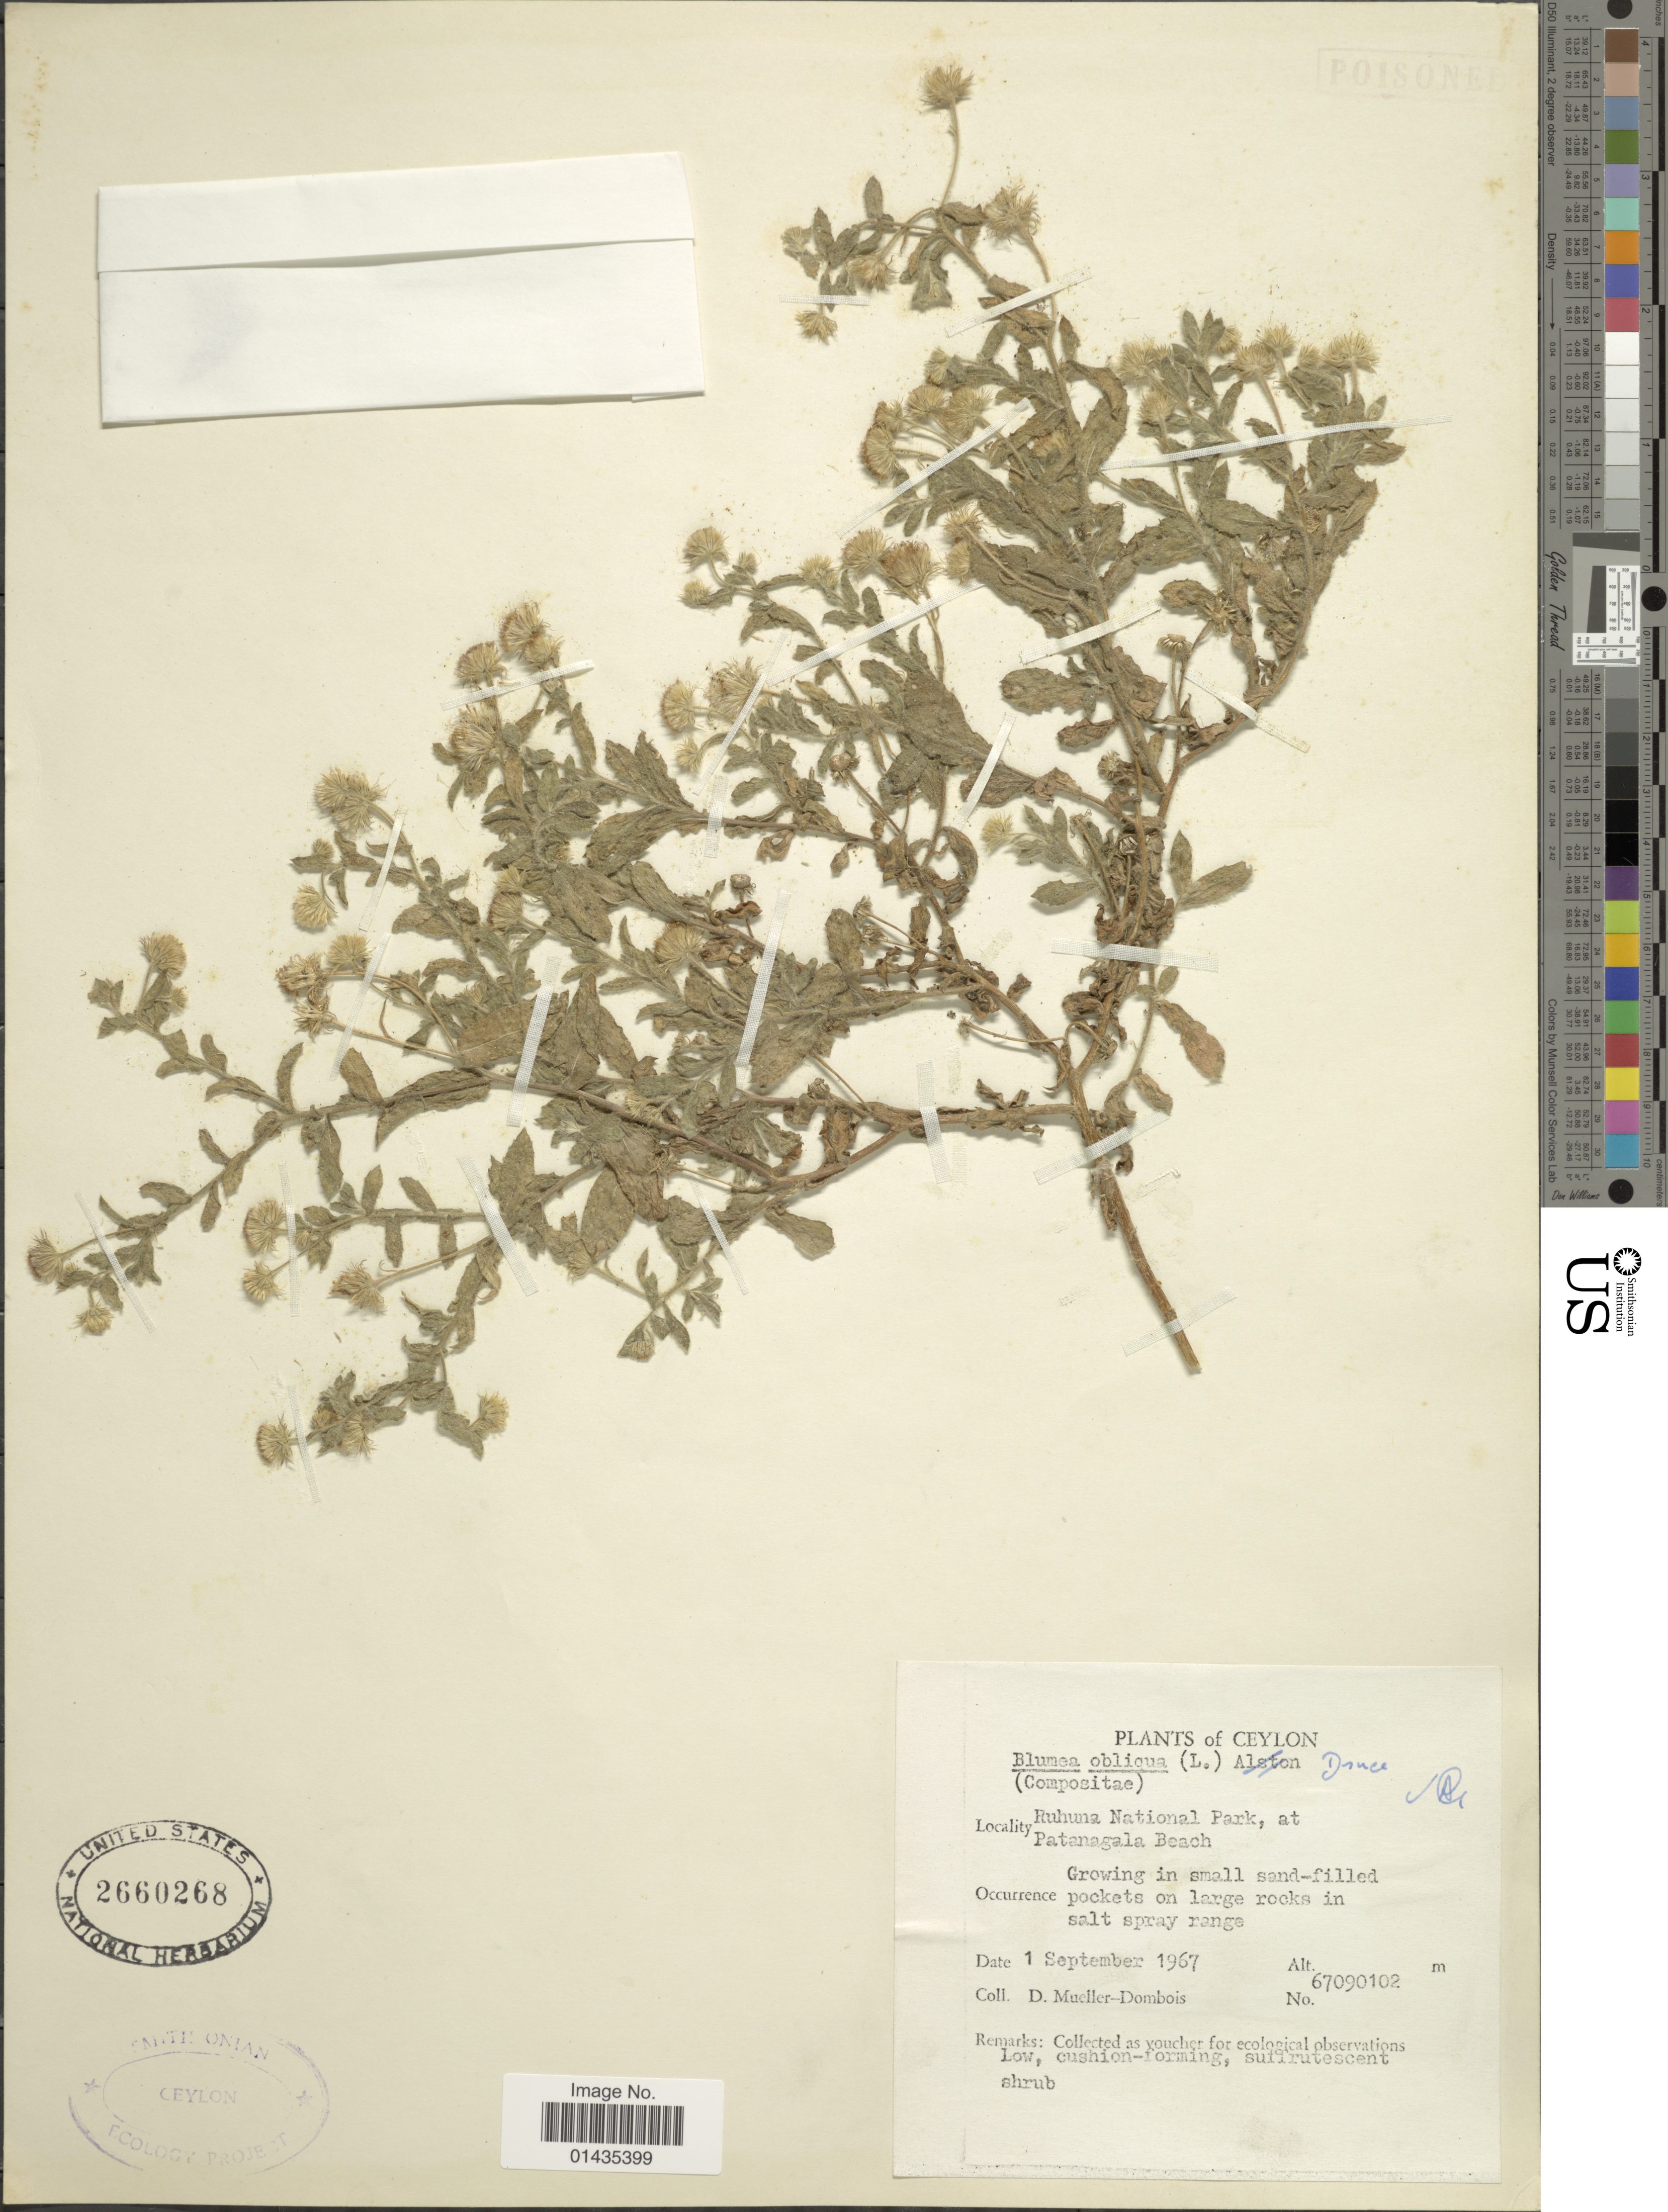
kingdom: Plantae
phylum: Tracheophyta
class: Magnoliopsida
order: Asterales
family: Asteraceae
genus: Blumea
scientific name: Blumea obliqua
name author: (L.) Druce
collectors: D. Mueller-Dombois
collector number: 67090102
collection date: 1967-09-01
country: Sri Lanka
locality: Ceylon, Ruhuna National Park, at Patanagala Beach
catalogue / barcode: US 2660268